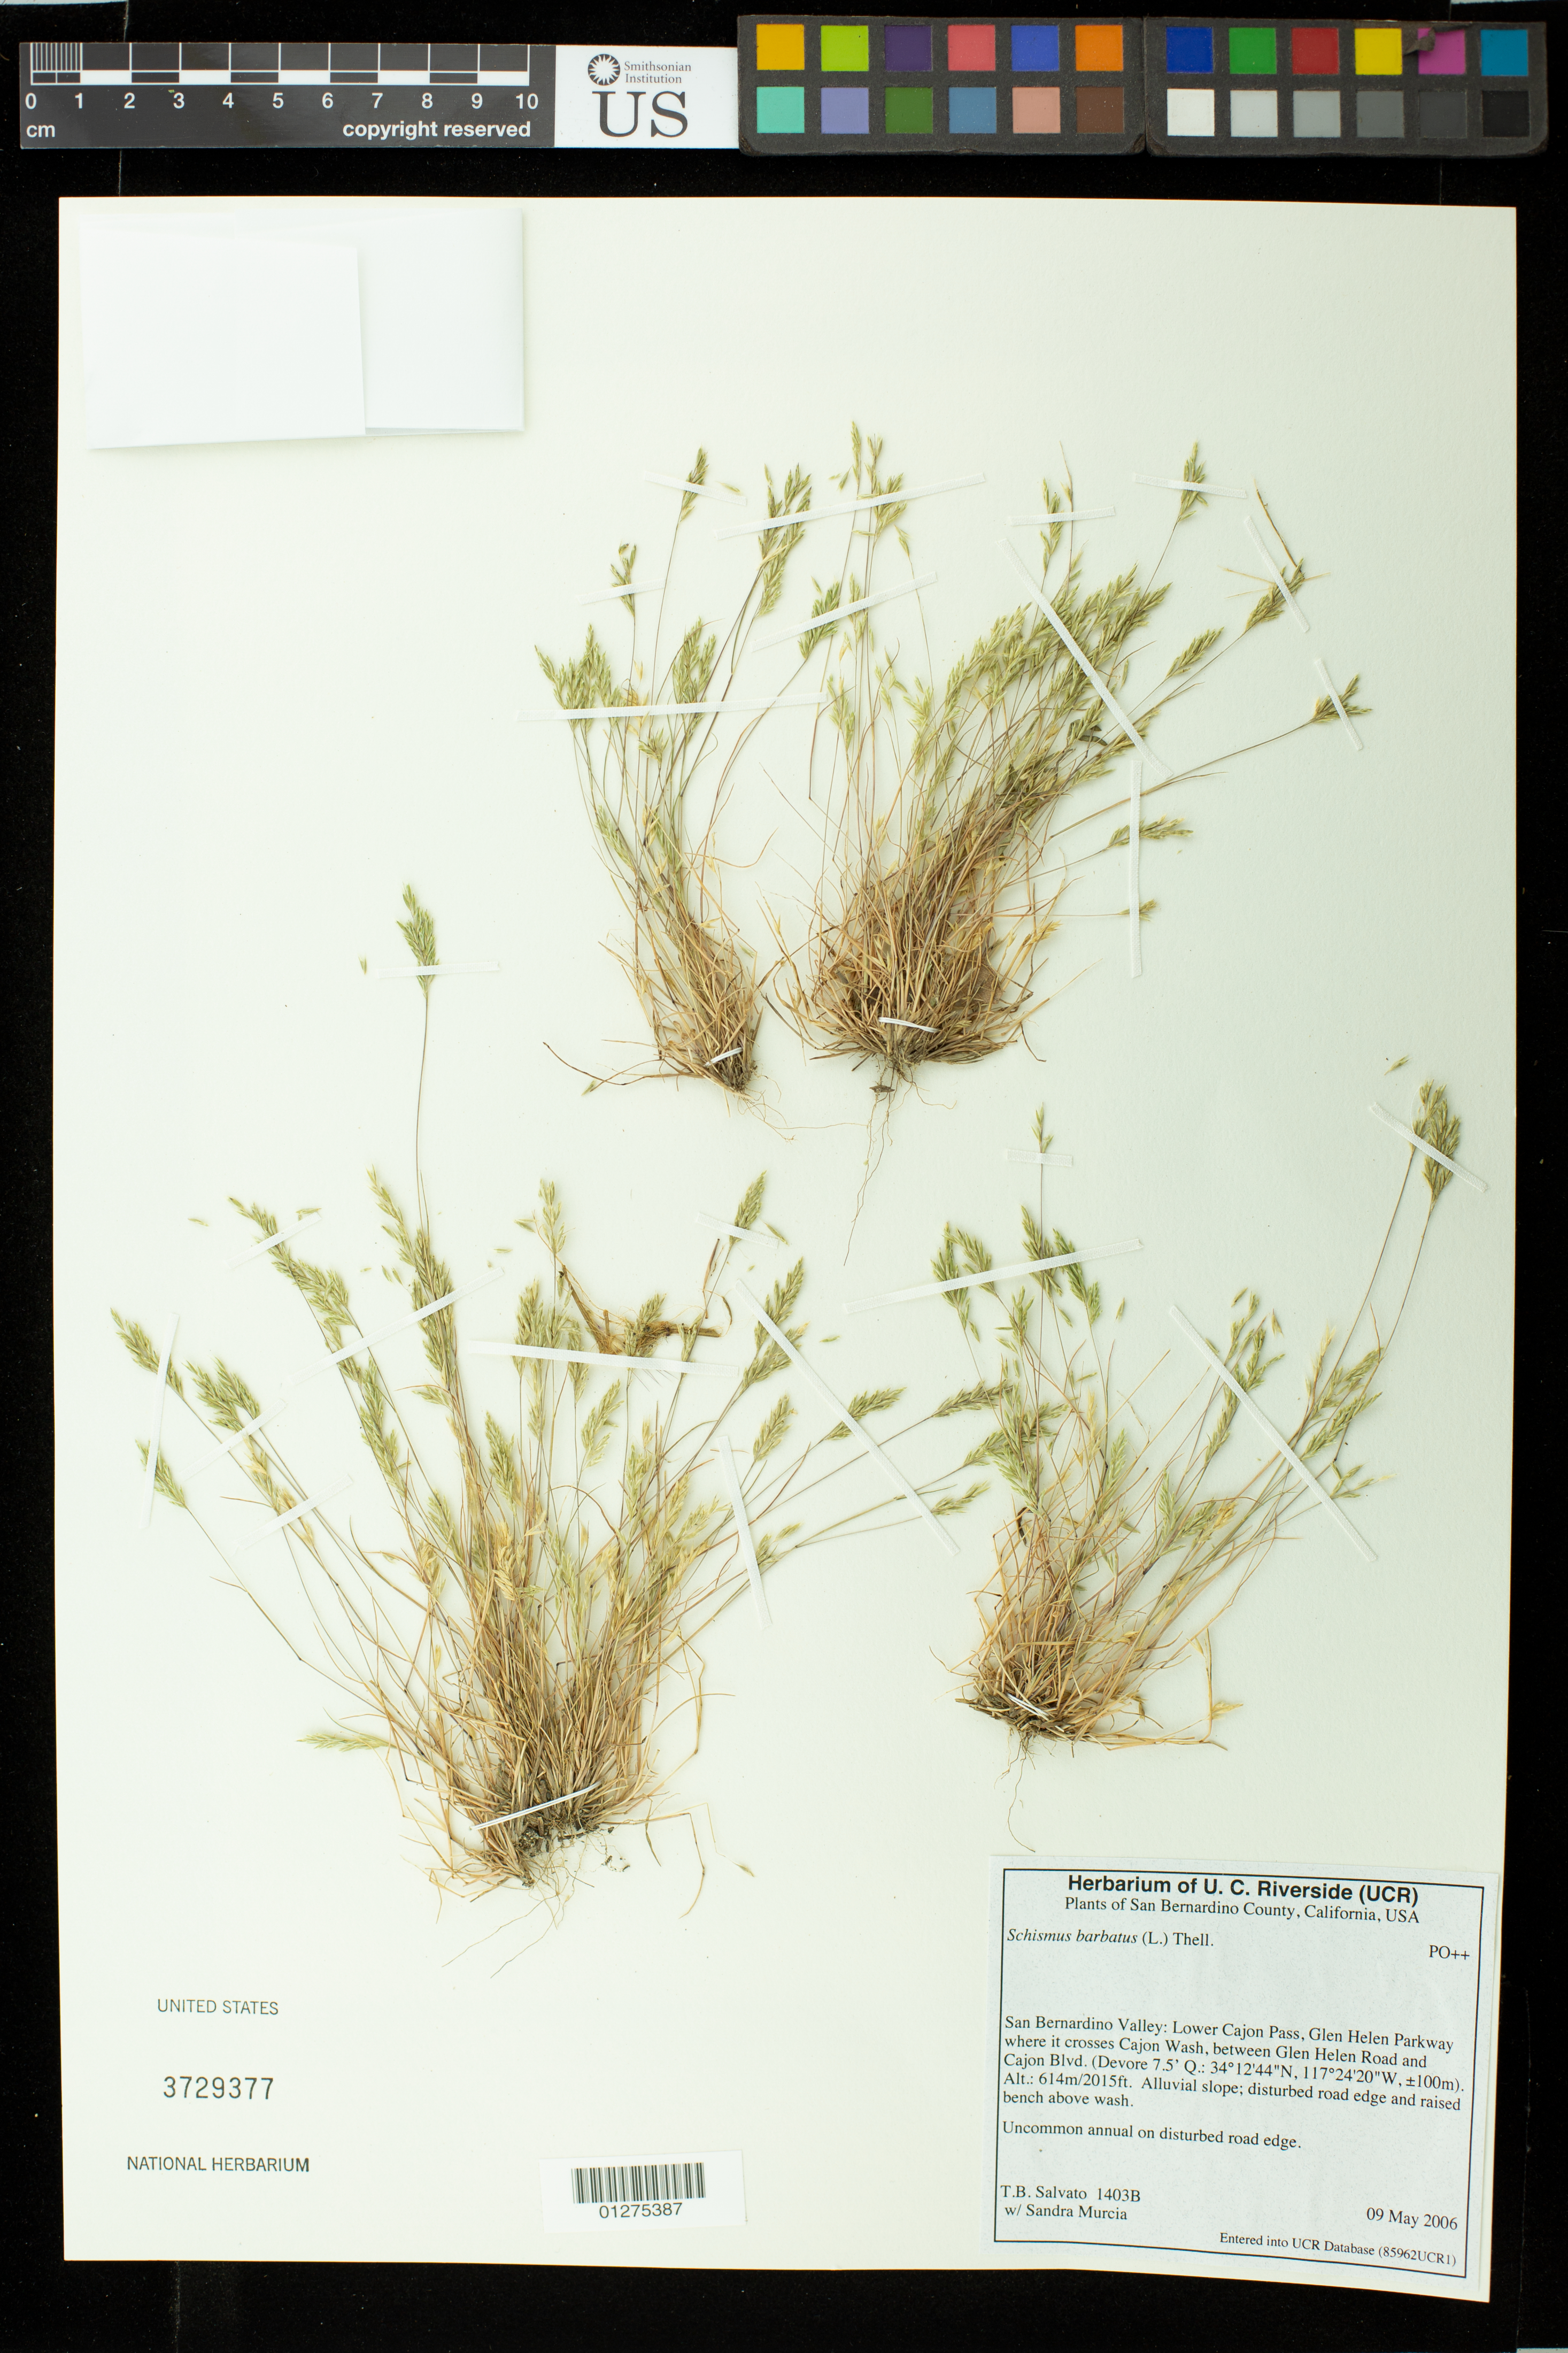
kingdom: Plantae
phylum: Tracheophyta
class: Liliopsida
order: Poales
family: Poaceae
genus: Schismus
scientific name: Schismus barbatus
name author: (L.) Thell.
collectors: T. Salvato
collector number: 1403B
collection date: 2006-05-09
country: United States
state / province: California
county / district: San Bernadino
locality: San Bernadino Valley: Lower Cajon Pass, Glen Helen Parkway where is crosses Cajon Wash between Glen Helen Road and Cajon Blvd. (Devore 7.5)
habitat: Alluvial slope; disturbed road edge and raised bench above wash.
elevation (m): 614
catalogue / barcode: US 3729377